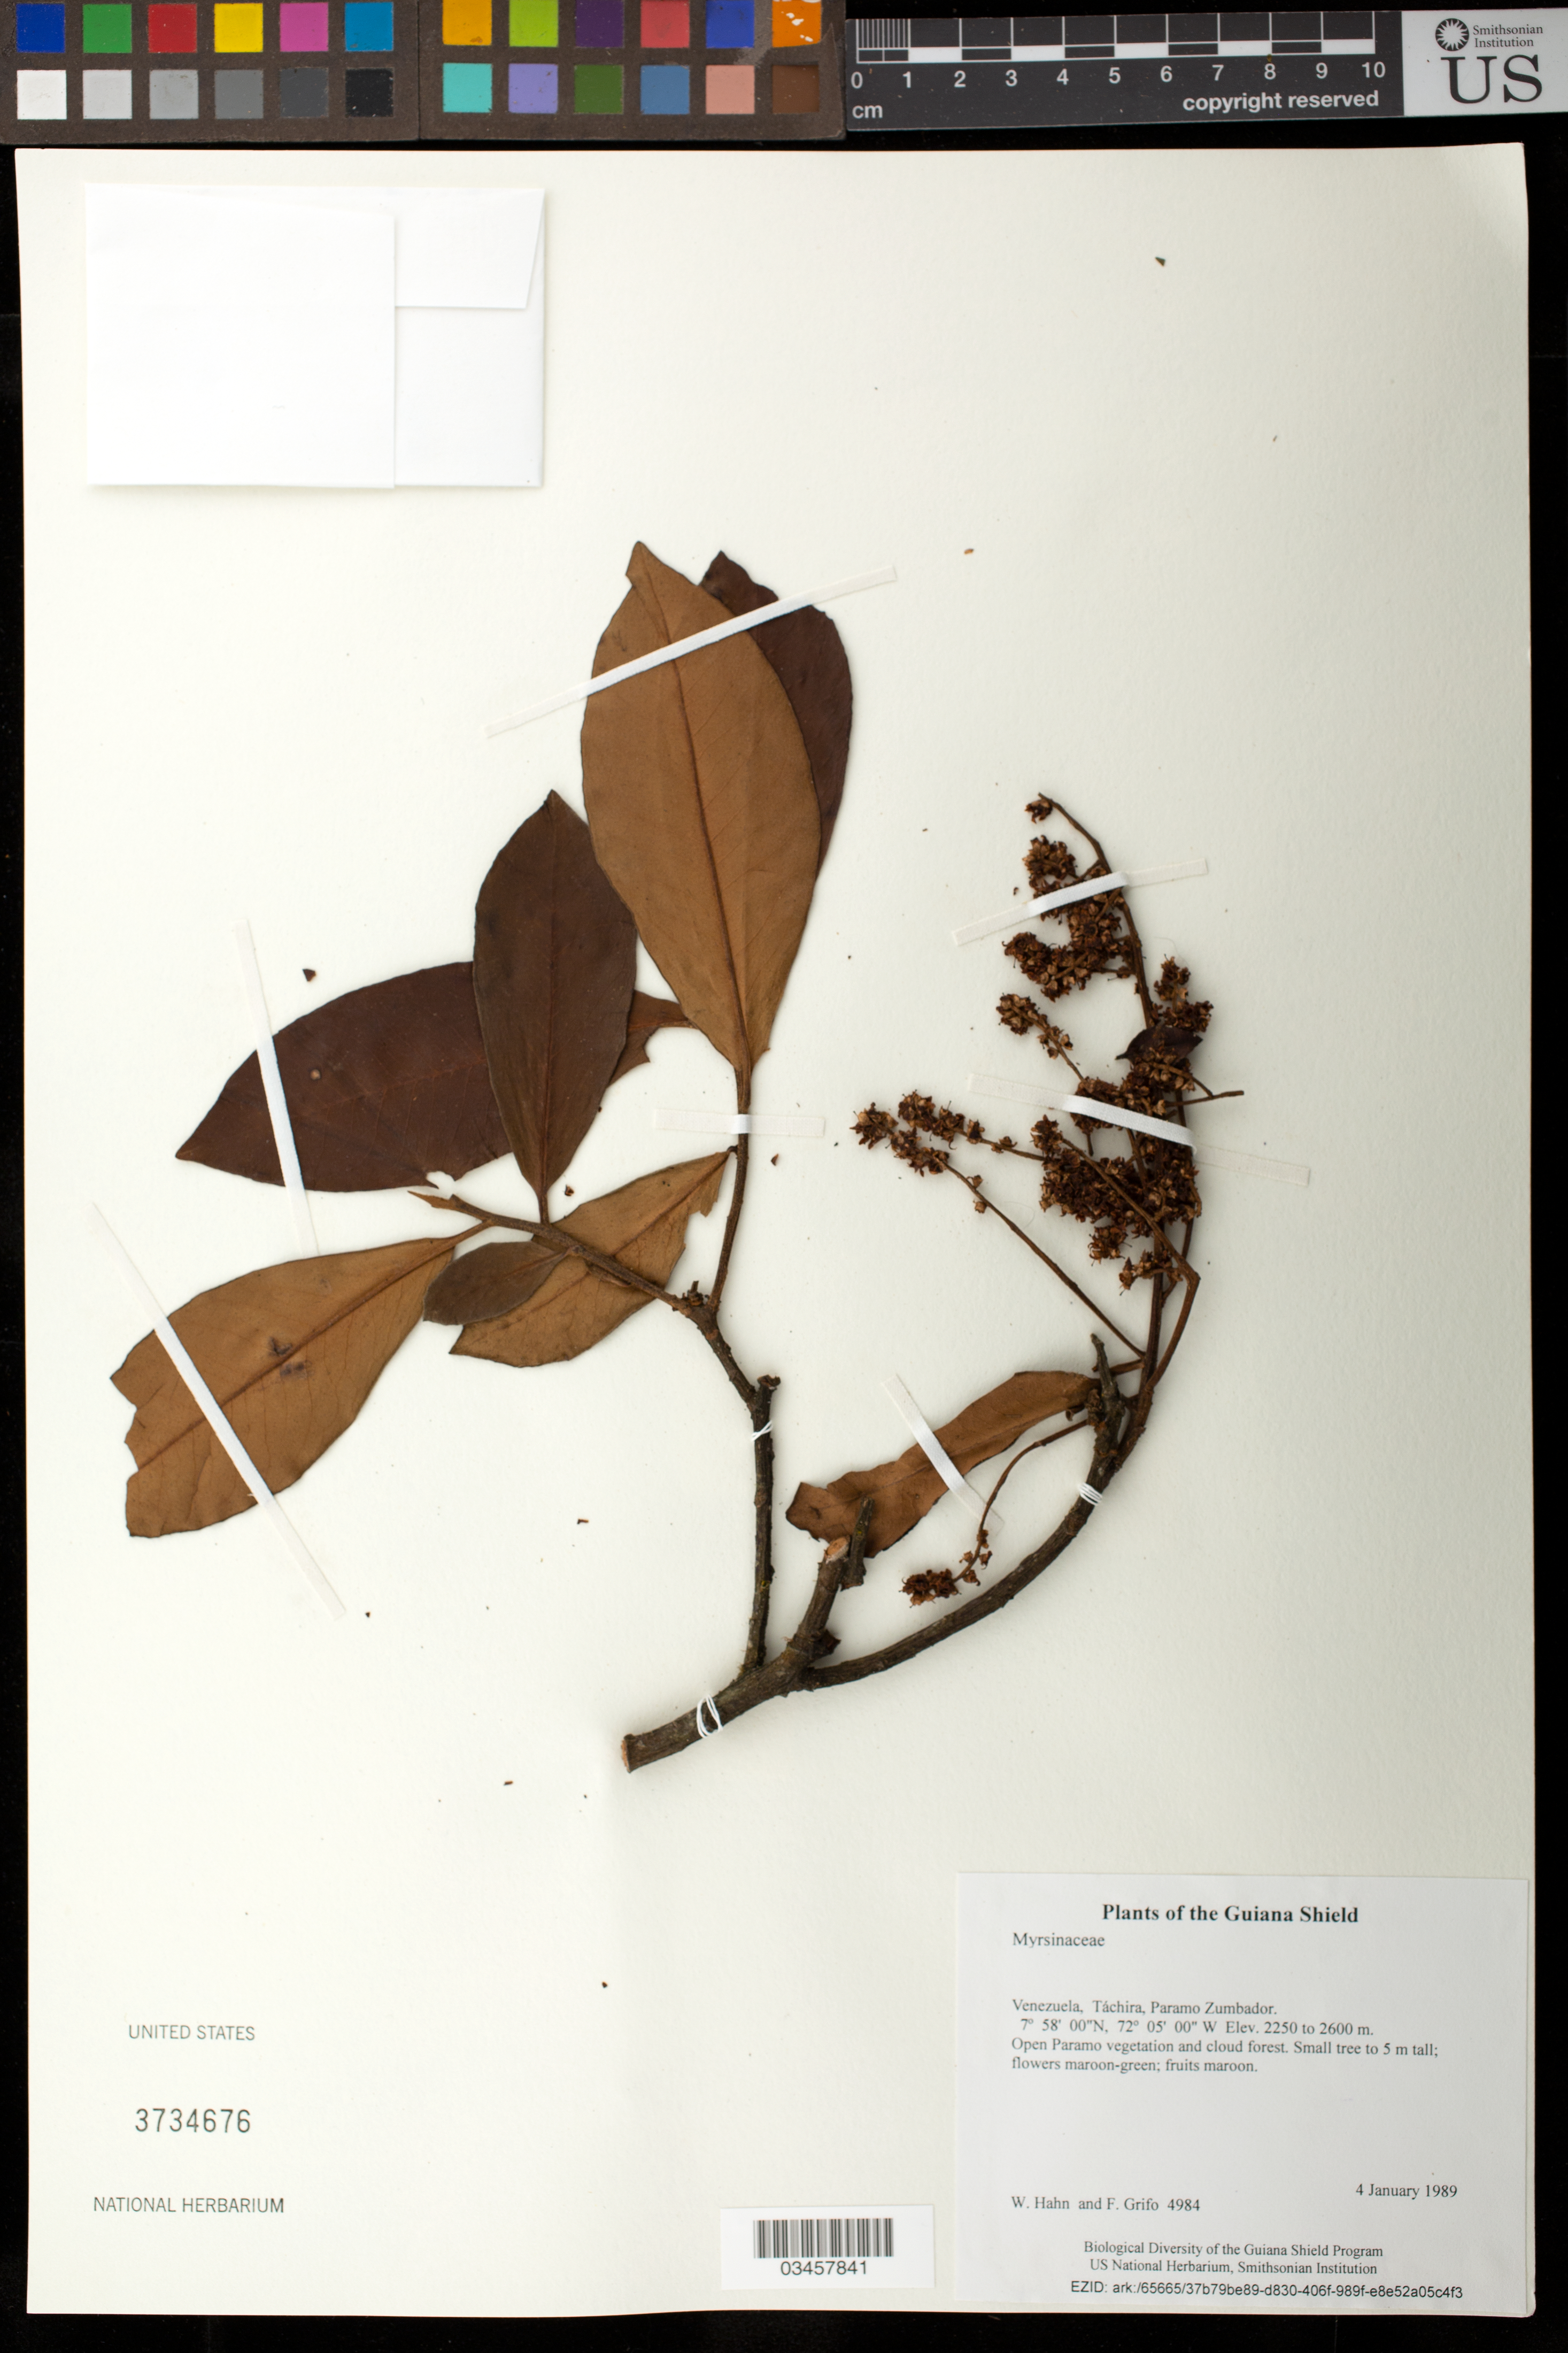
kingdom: Plantae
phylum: Tracheophyta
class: Magnoliopsida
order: Ericales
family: Primulaceae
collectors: W. Hahn & F. Grifo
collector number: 4984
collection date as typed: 4 January 1989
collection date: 1989-01-04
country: Venezuela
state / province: Táchira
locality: Paramo Zumbador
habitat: Open Paramo vegetation and cloud forest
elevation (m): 2250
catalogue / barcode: US 3734676